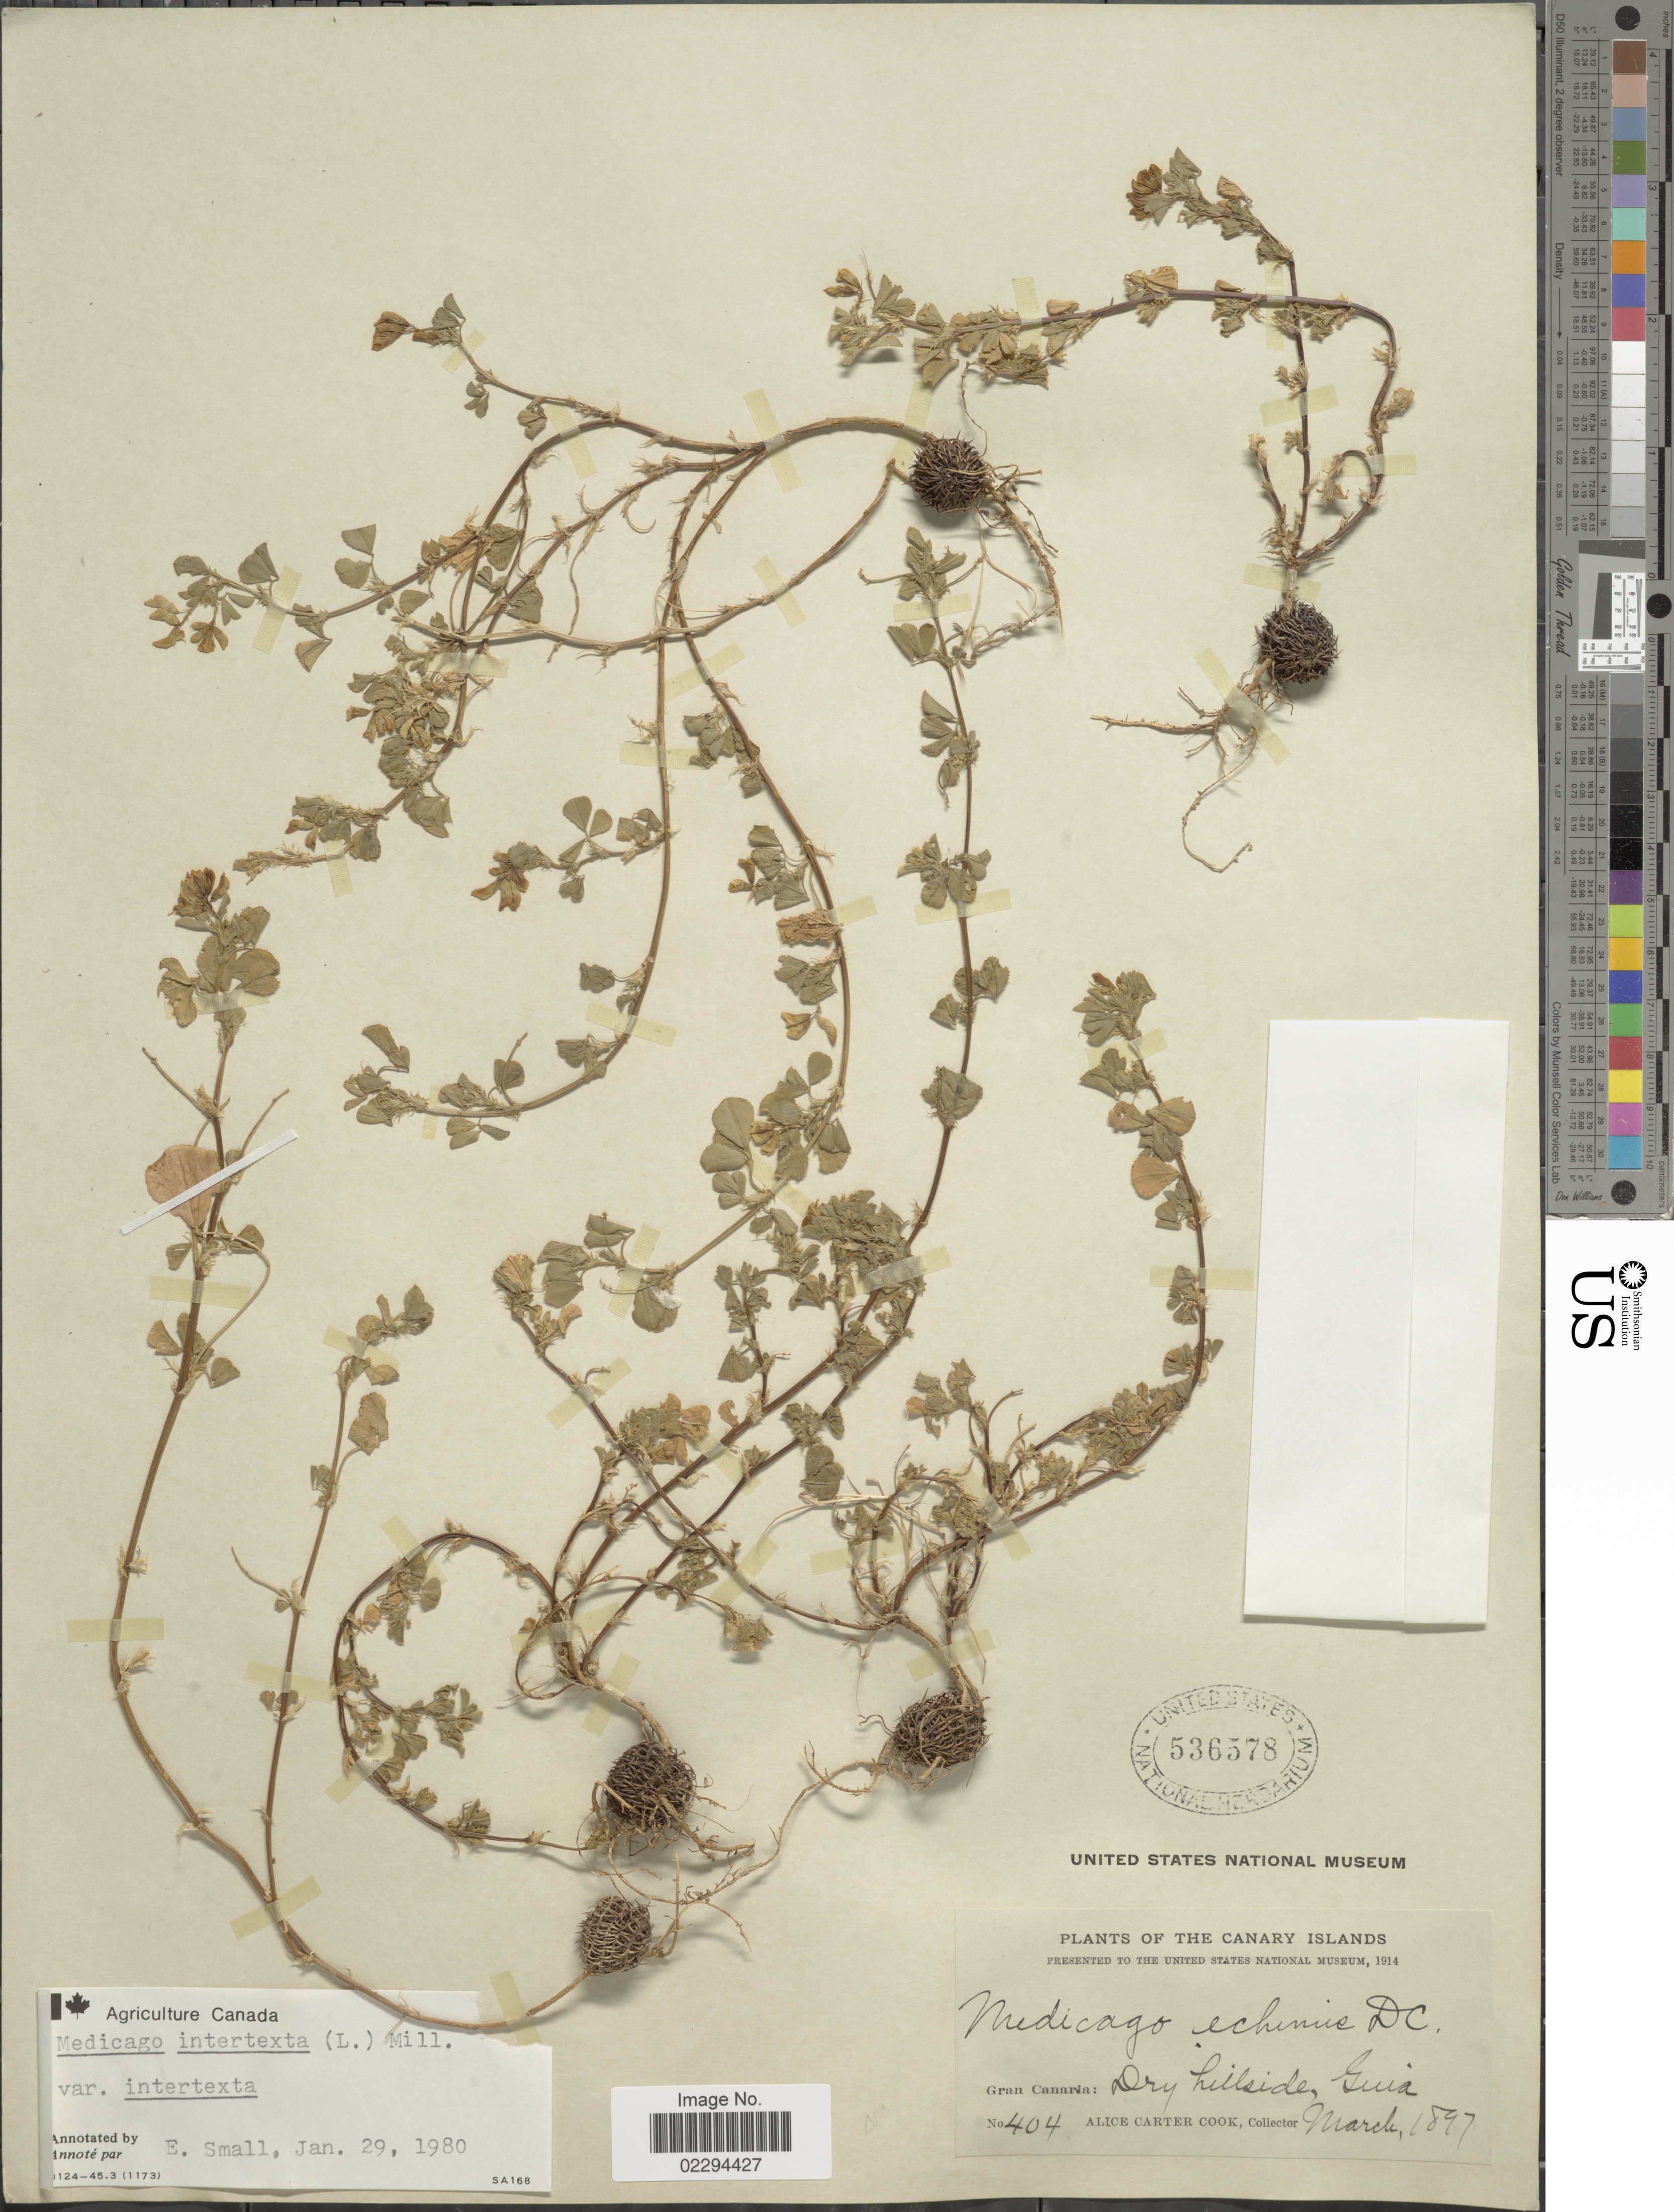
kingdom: Plantae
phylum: Tracheophyta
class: Magnoliopsida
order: Fabales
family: Fabaceae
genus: Medicago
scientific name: Medicago intertexta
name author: (L.) Mill.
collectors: Alice C. Cook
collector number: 404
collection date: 1897-03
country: Spain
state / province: Canarias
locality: Canary Islands. Gran Canaria: Guia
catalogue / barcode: US 536578